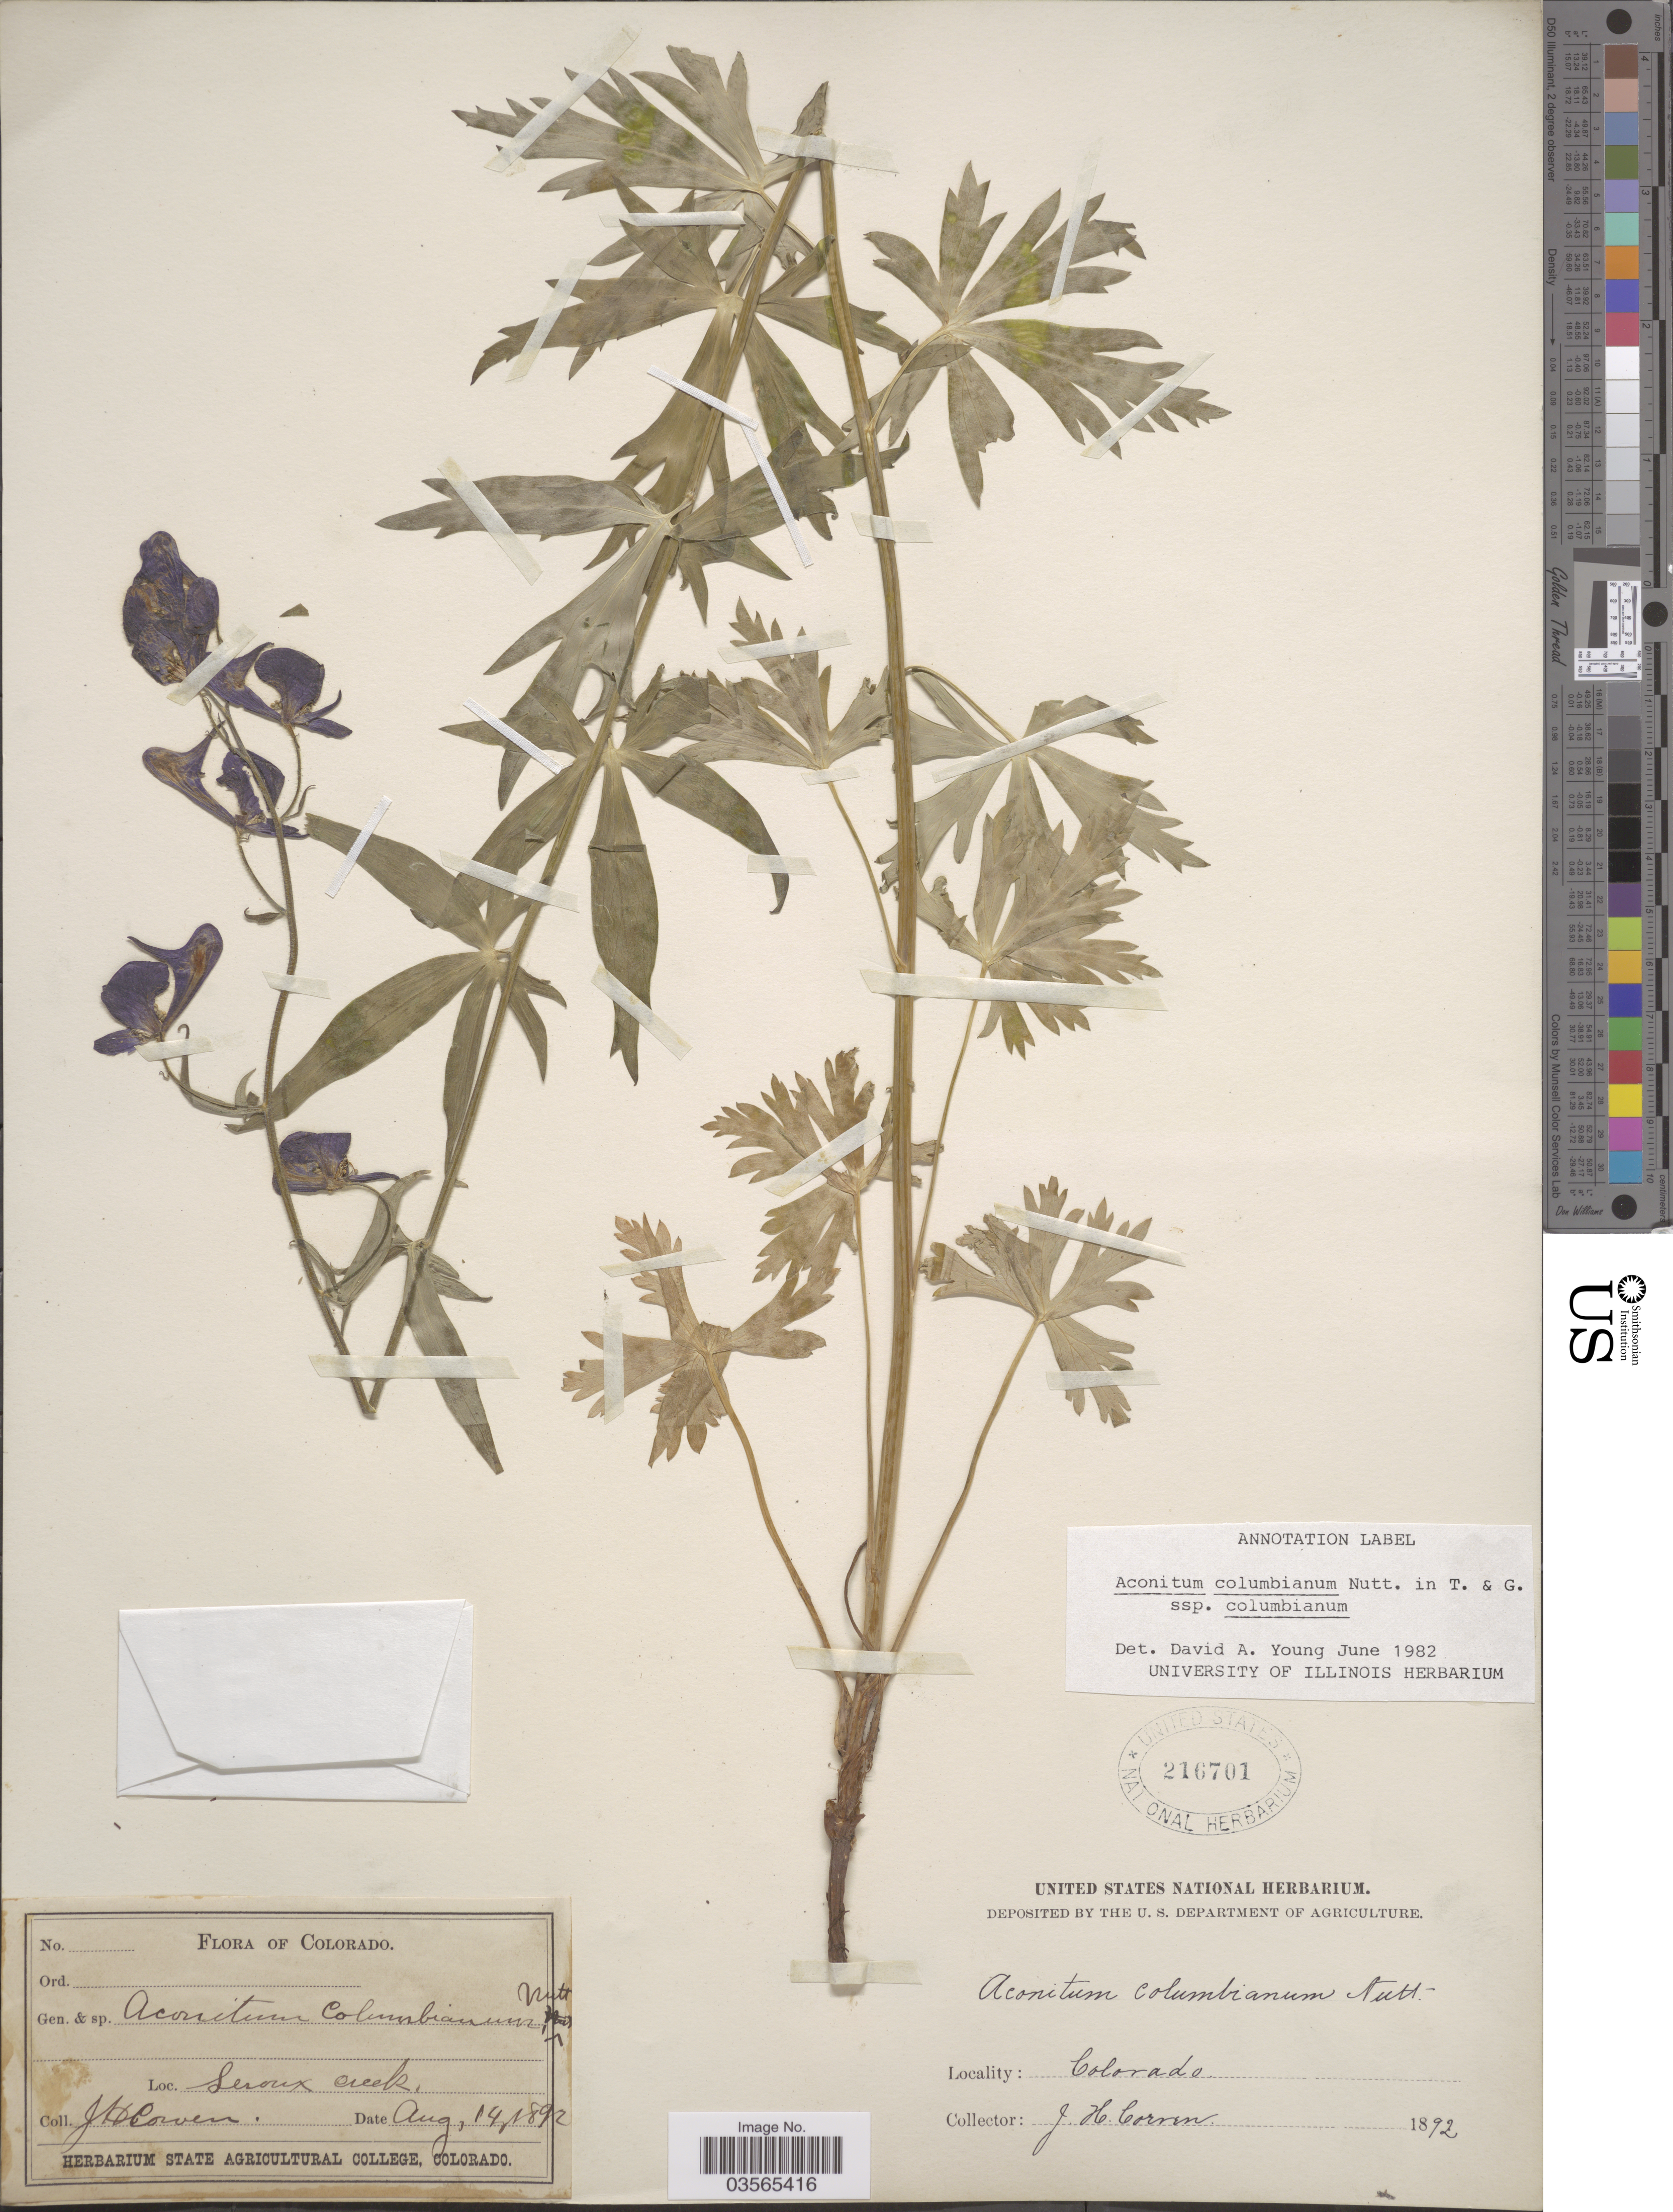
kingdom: Plantae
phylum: Tracheophyta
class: Magnoliopsida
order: Ranunculales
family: Ranunculaceae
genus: Aconitum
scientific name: Aconitum columbianum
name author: Nutt.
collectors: J. H. Cowen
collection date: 1892-08-14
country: United States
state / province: Colorado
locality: Leroux Creek.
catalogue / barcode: US 216701